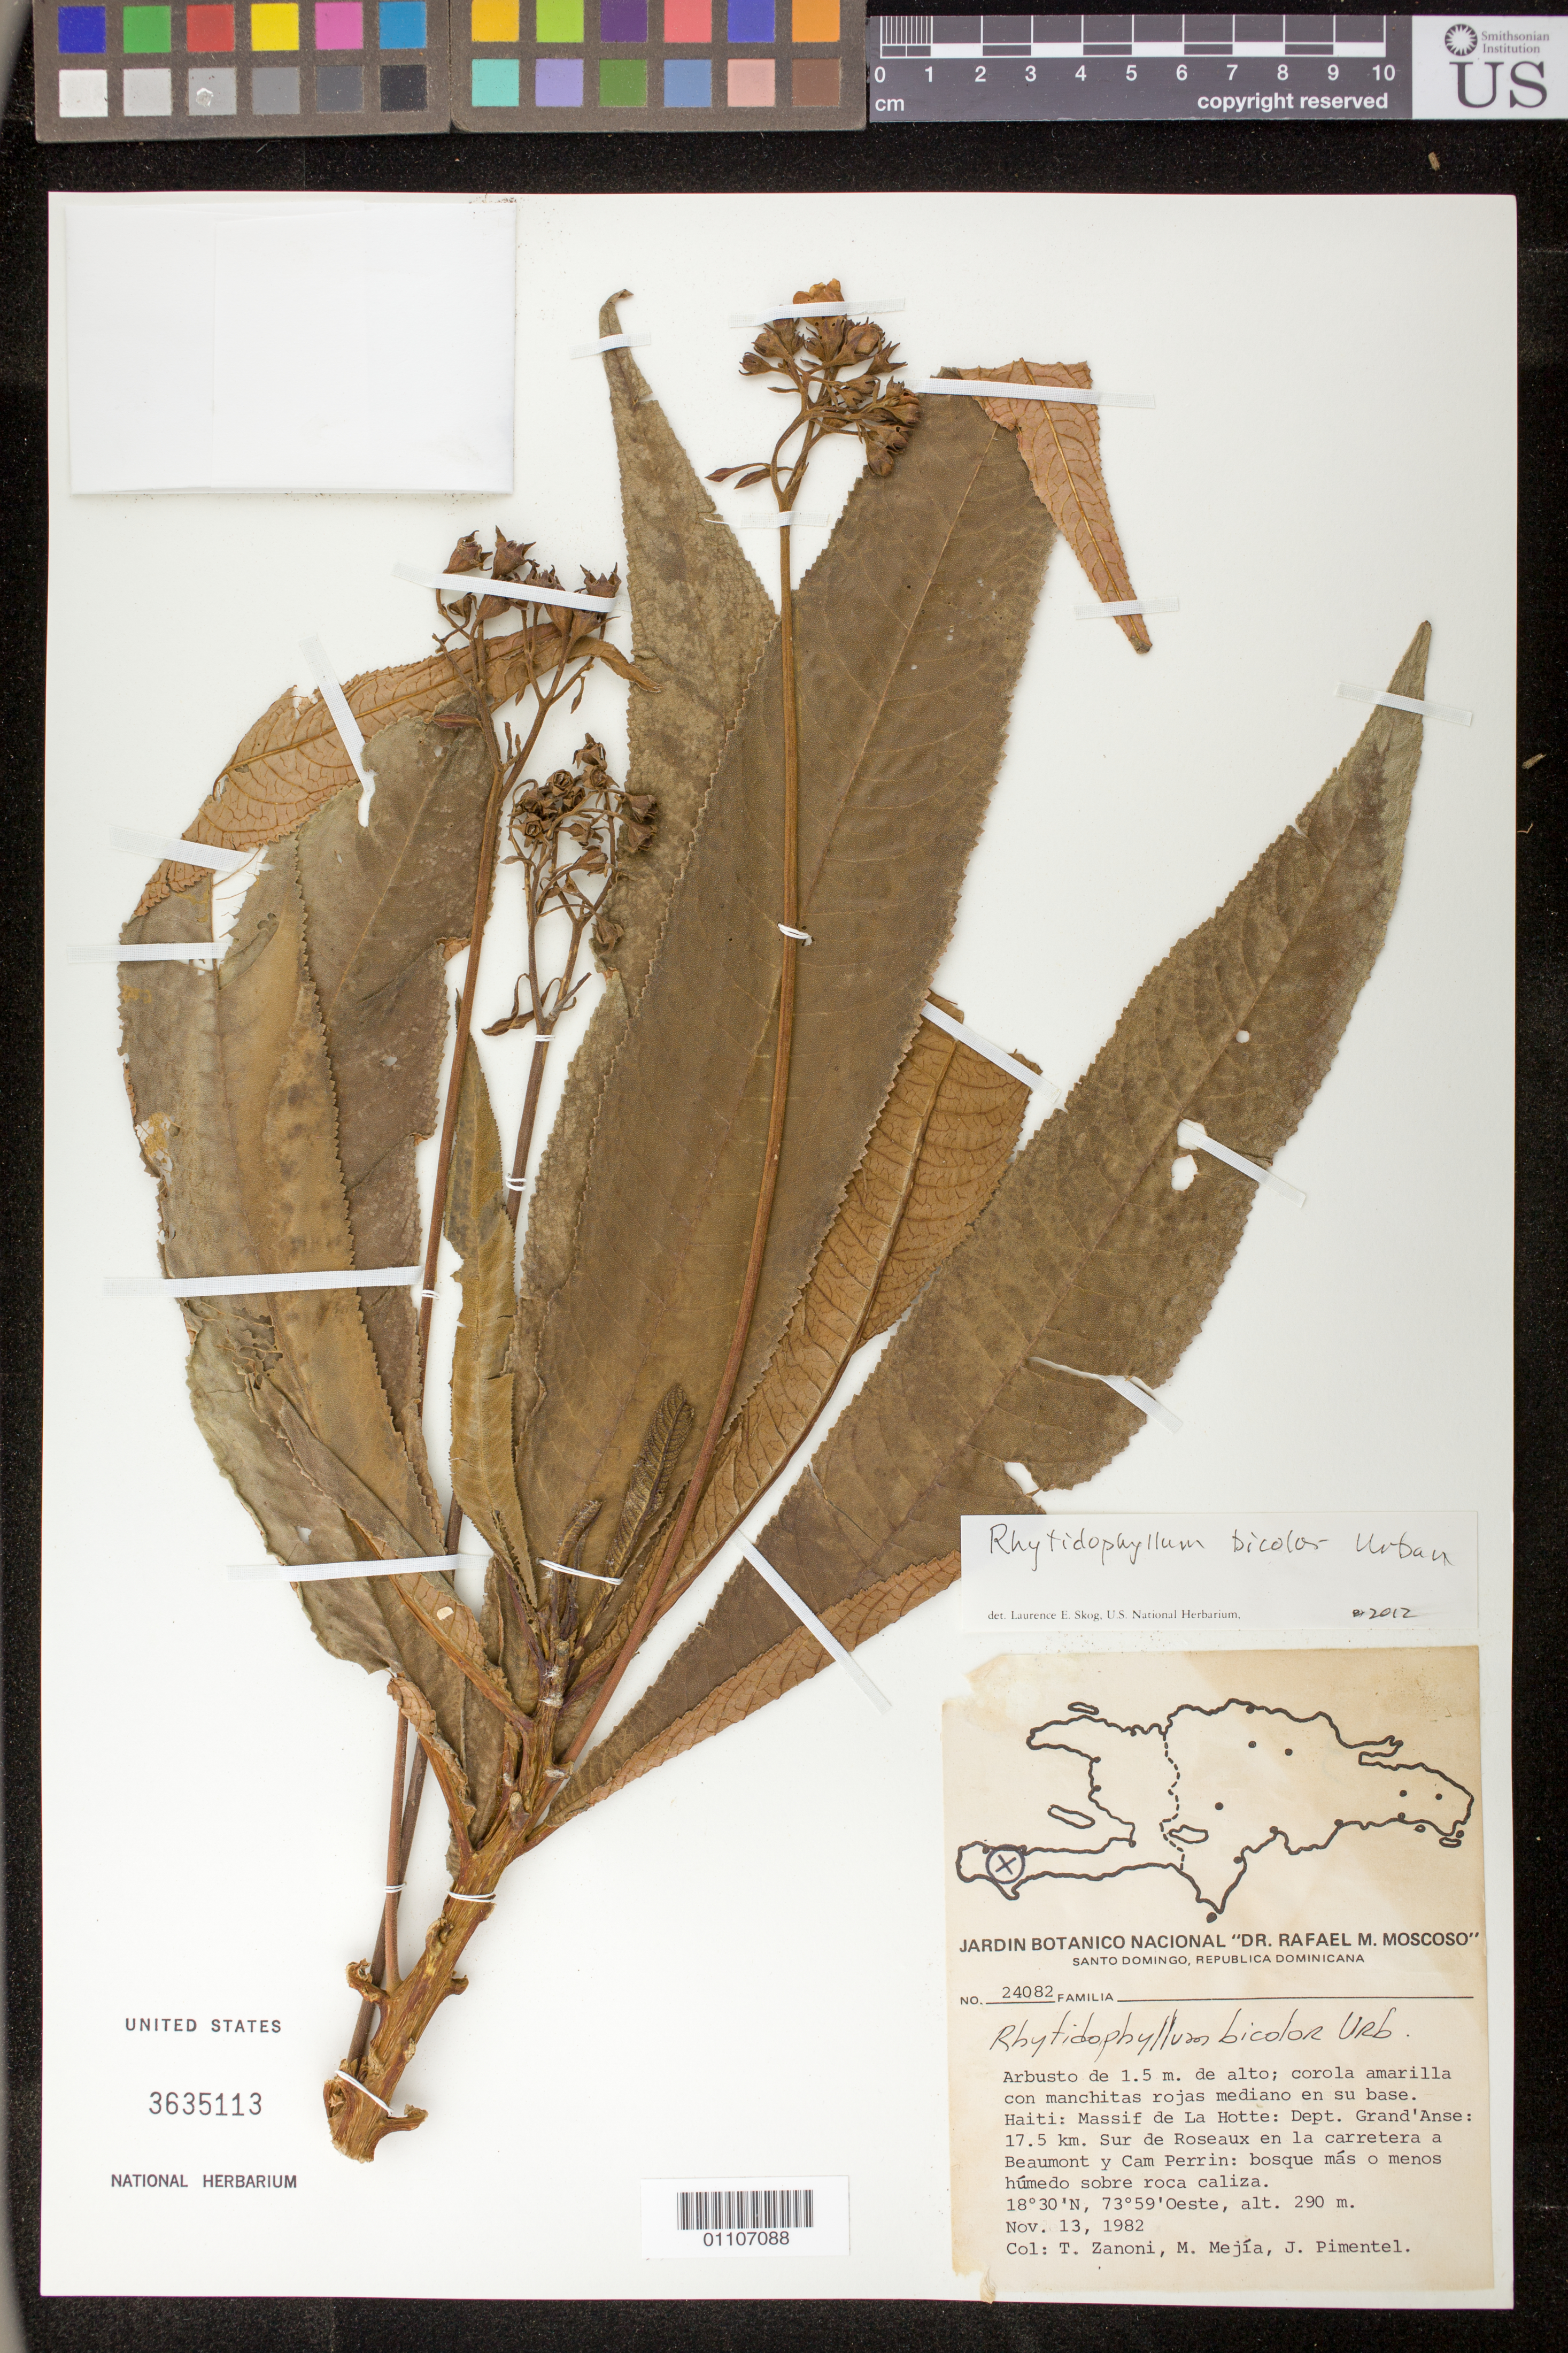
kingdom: Plantae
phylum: Tracheophyta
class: Magnoliopsida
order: Lamiales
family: Gesneriaceae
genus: Gesneria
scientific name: Gesneria bicolor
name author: (Urban) Simon Joly & J.L. Clark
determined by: Skog, Laurence E.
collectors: T. A. Zanoni, M. Mejia & J. Pimentel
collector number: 24082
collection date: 1982-11-13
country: Haiti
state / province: Grand'Anse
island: Hispaniola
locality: Massif de La Hotte: 17.5 km Sur de Roseaux en la carreter a Beaumont y Cam Prerrin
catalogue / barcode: US 3635113